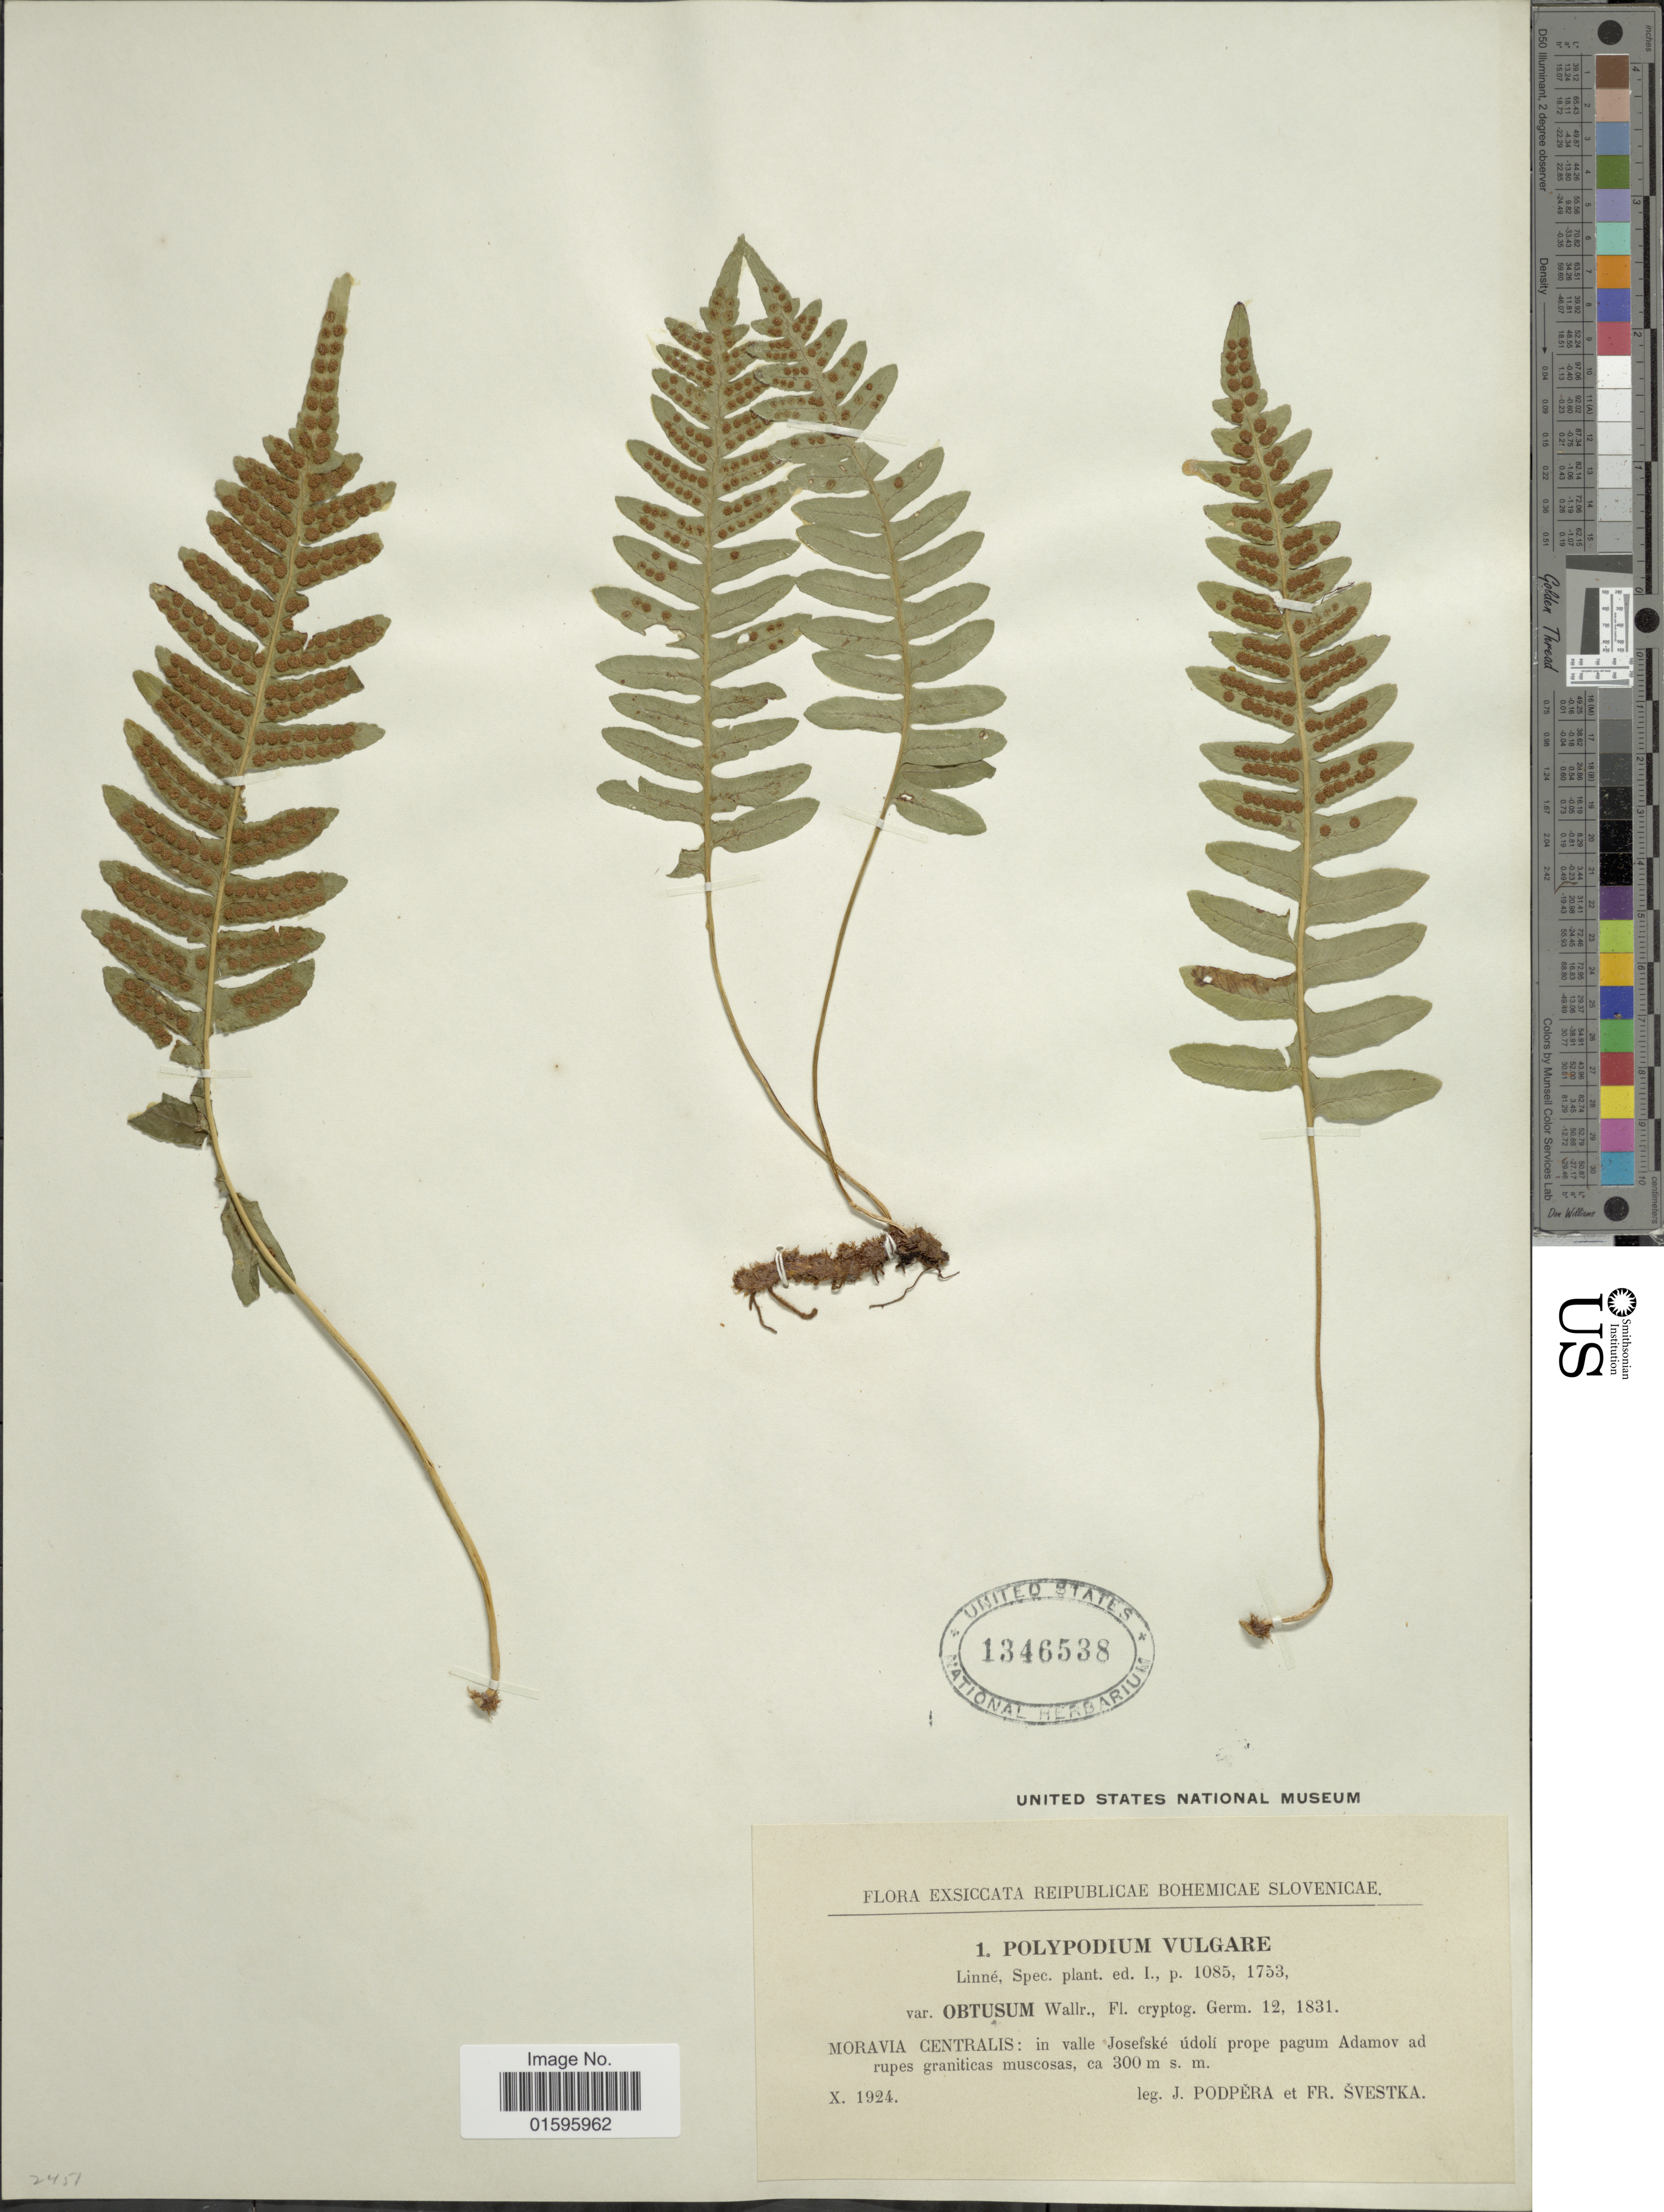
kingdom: Plantae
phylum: Tracheophyta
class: Polypodiopsida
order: Polypodiales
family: Polypodiaceae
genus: Polypodium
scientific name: Polypodium vulgare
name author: L.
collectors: J. Podpera & F. Svestka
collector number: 1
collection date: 1924-10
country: Slovenia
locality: Reipublicae Bohemicae Slovenicae, Moravia Centralis: in valle Josefske udoli prope pagum Adamov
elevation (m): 300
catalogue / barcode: US 1346538